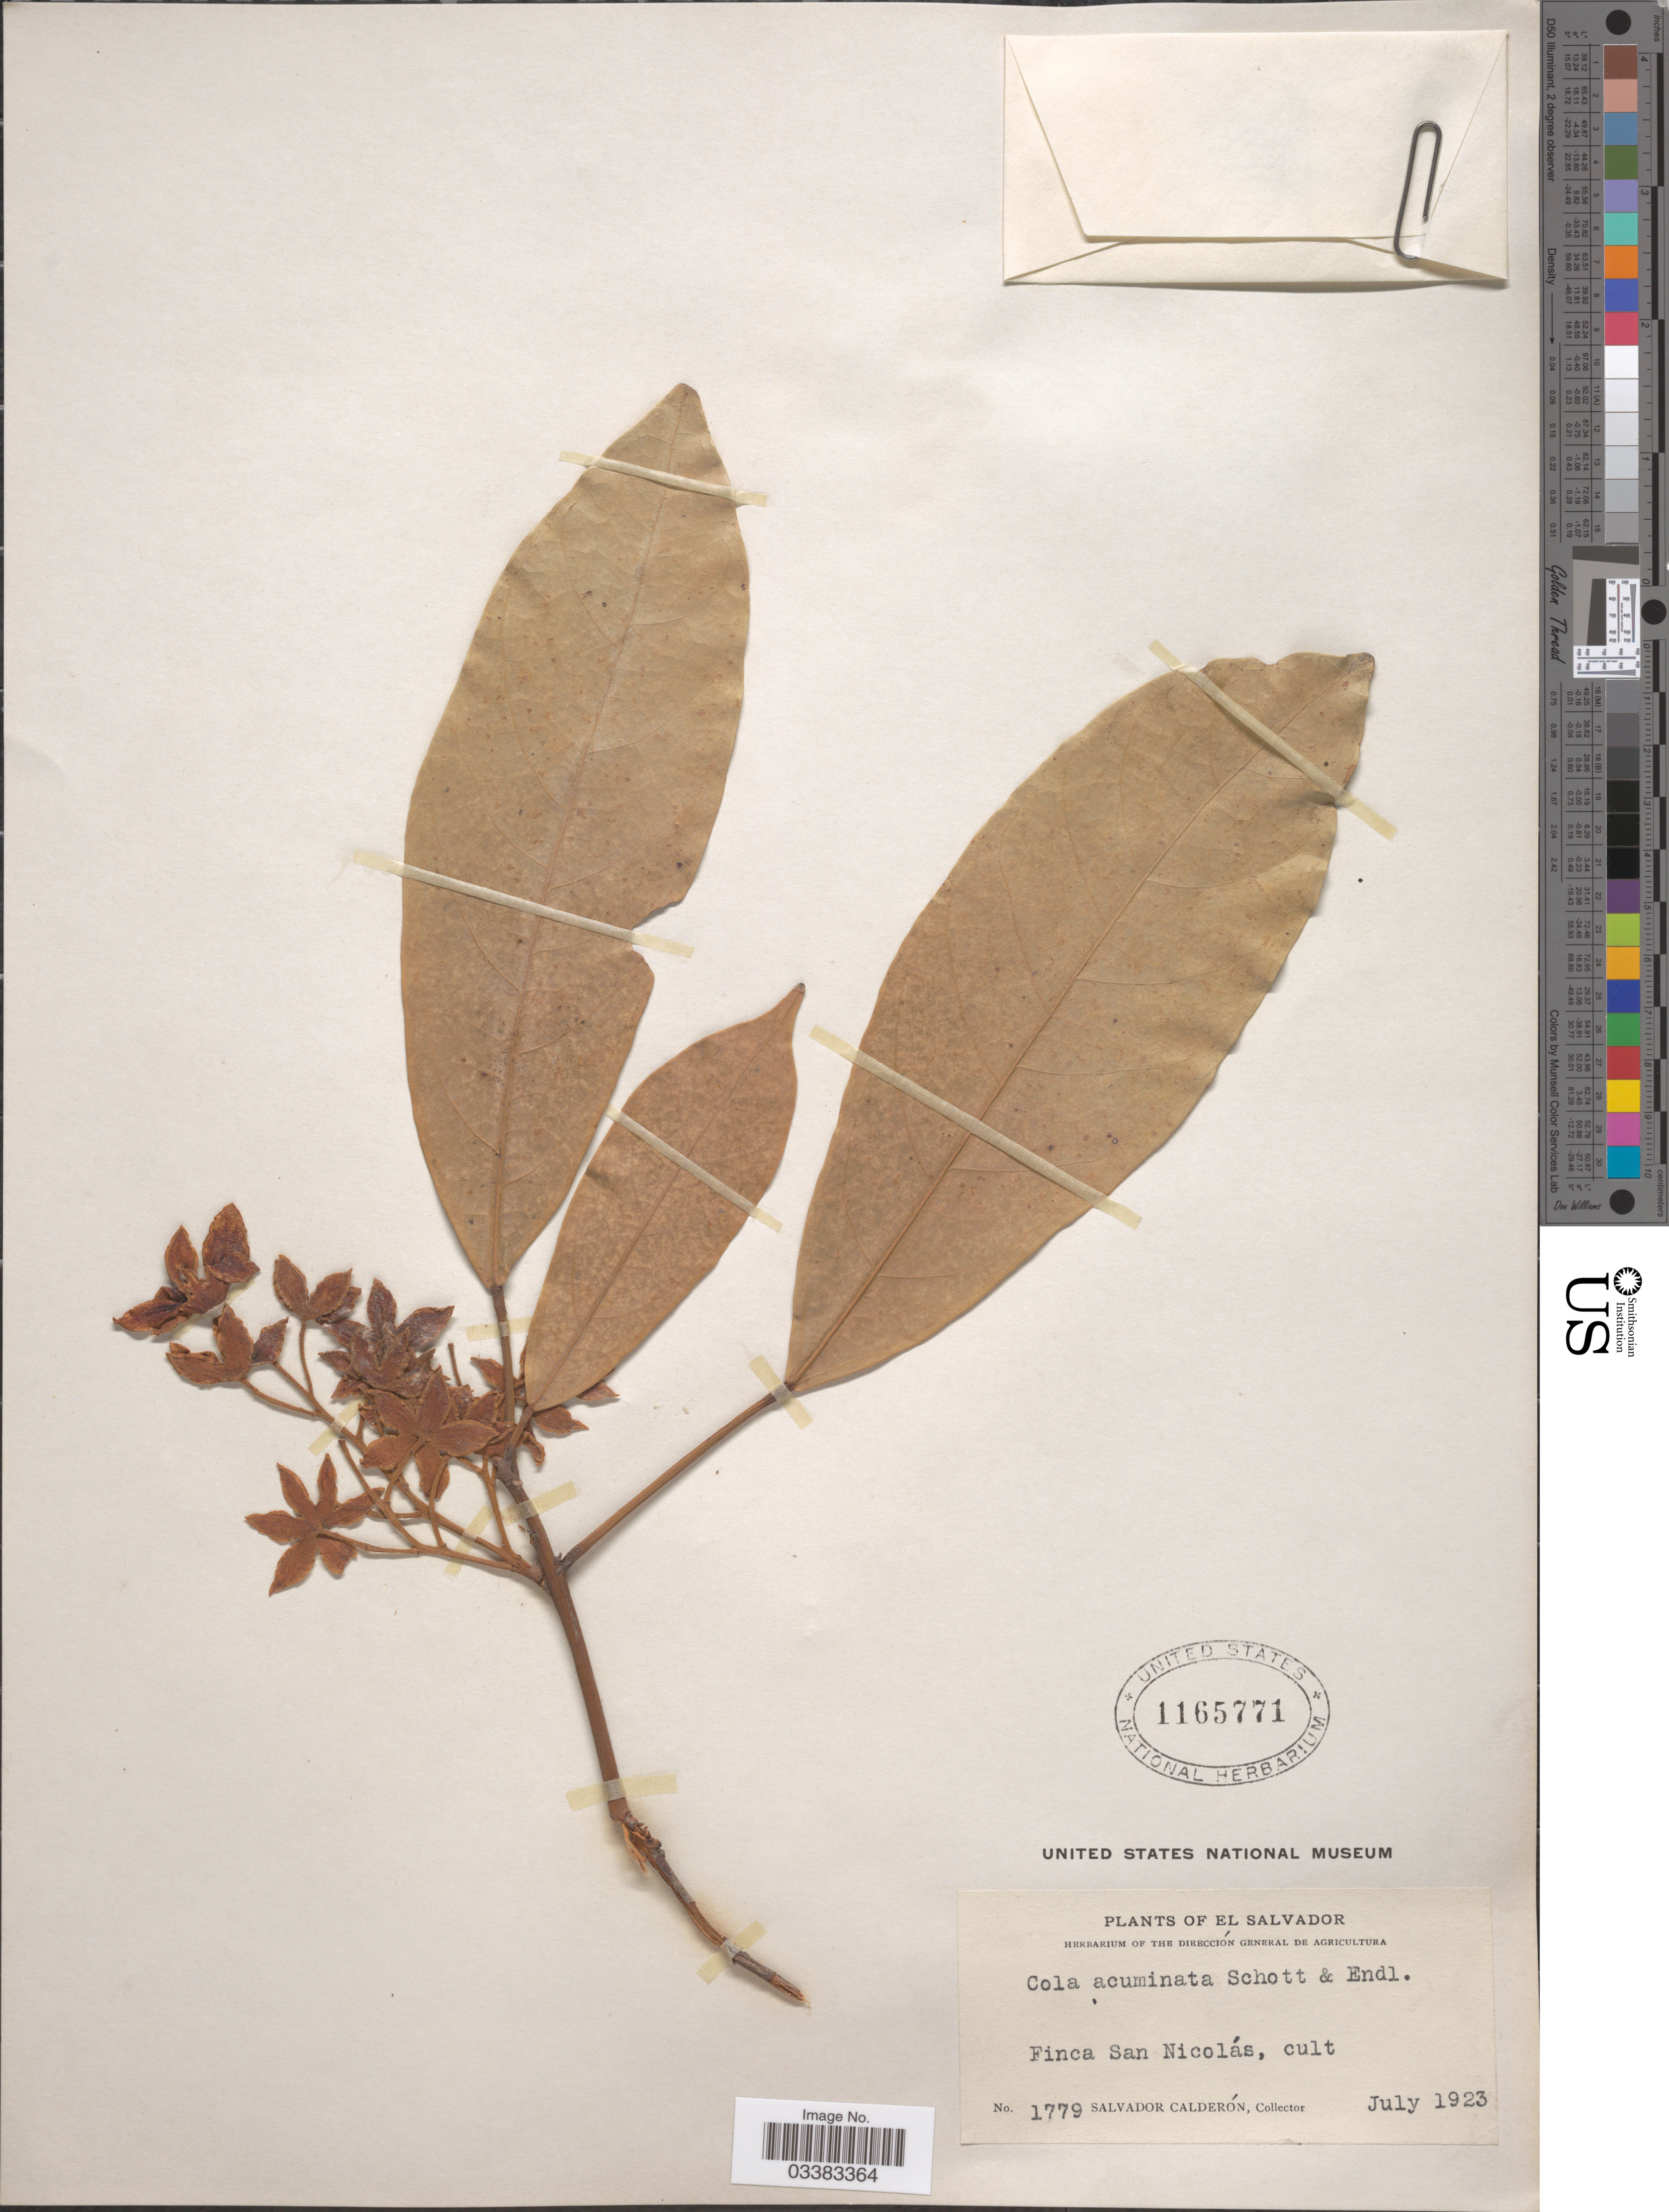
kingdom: Plantae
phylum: Tracheophyta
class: Magnoliopsida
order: Malvales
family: Malvaceae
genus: Cola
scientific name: Cola acuminata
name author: (P. Beauv.) Schott & Endl.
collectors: S. Calderón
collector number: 1779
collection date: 1923-07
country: El Salvador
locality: Finca San Nicolás.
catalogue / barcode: US 1165771